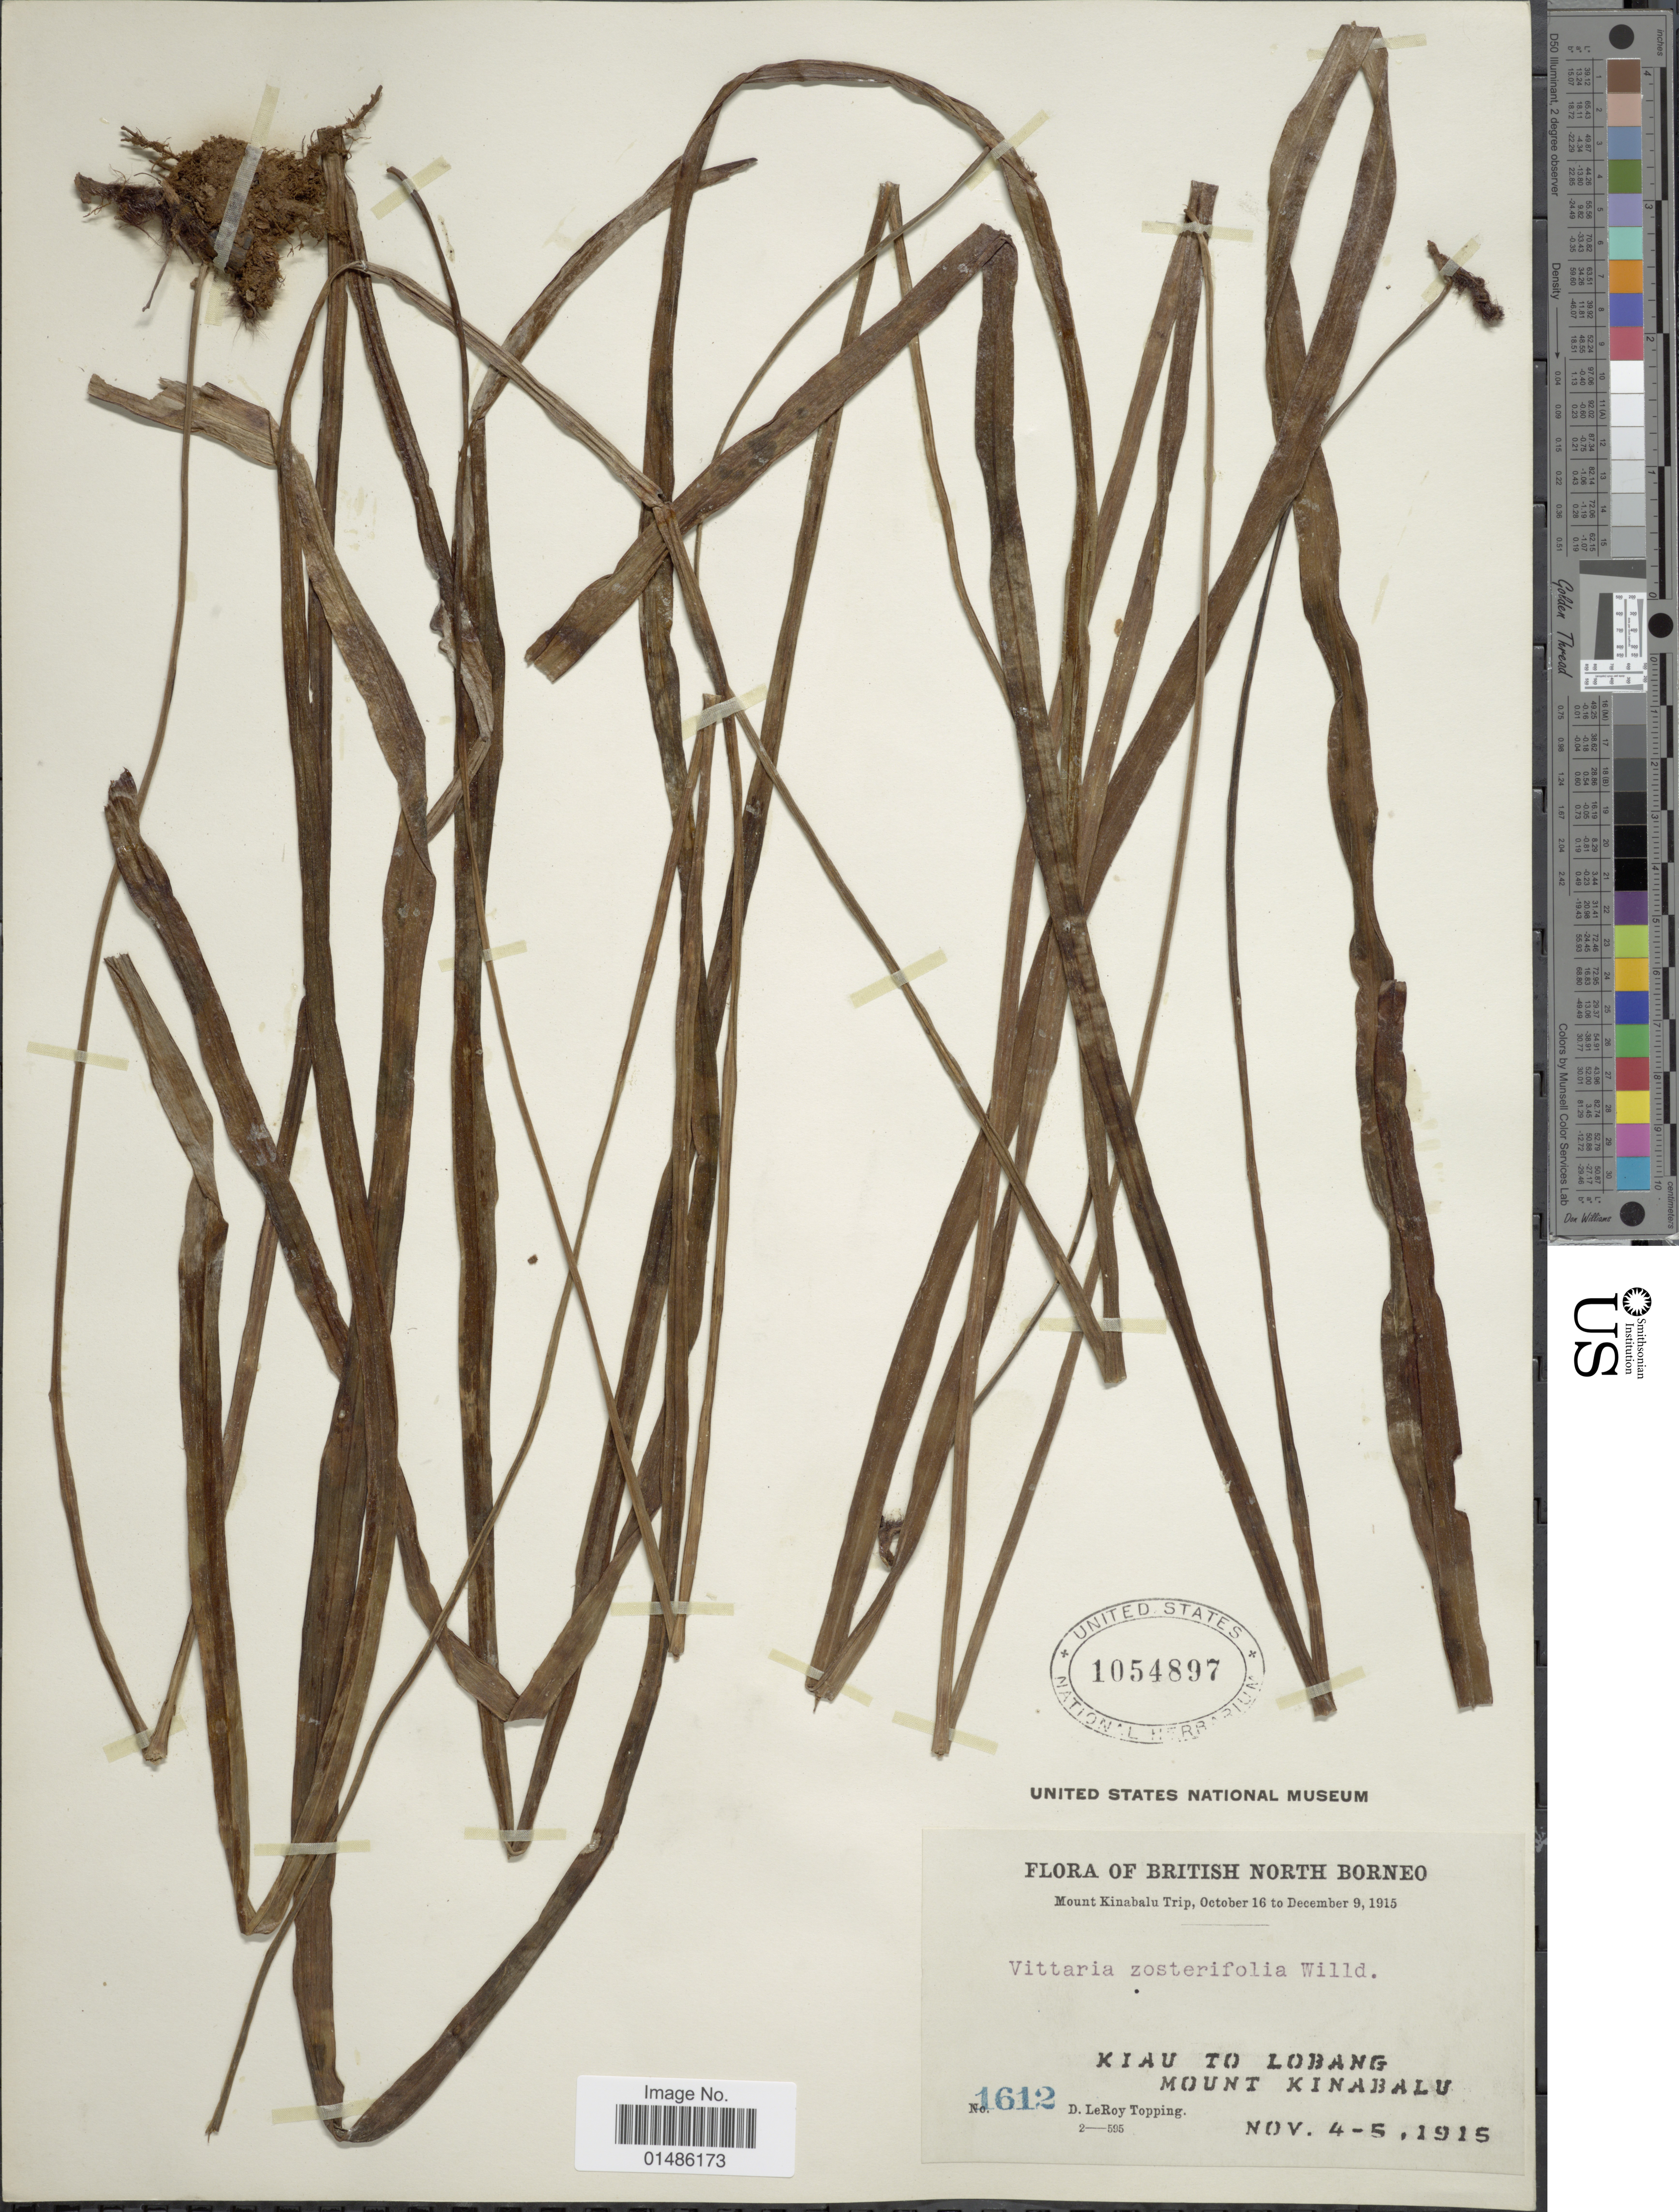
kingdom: Plantae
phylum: Tracheophyta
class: Polypodiopsida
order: Polypodiales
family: Pteridaceae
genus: Haplopteris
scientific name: Haplopteris zosterifolia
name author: (Willd.) E.H. Crane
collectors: D. L. Topping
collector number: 1612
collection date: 1915-05-04/1915-11-05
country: Malaysia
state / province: Sabah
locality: British North Borneo. Kiau to Lobang, Mount Kinabalu.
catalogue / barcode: US 1054897